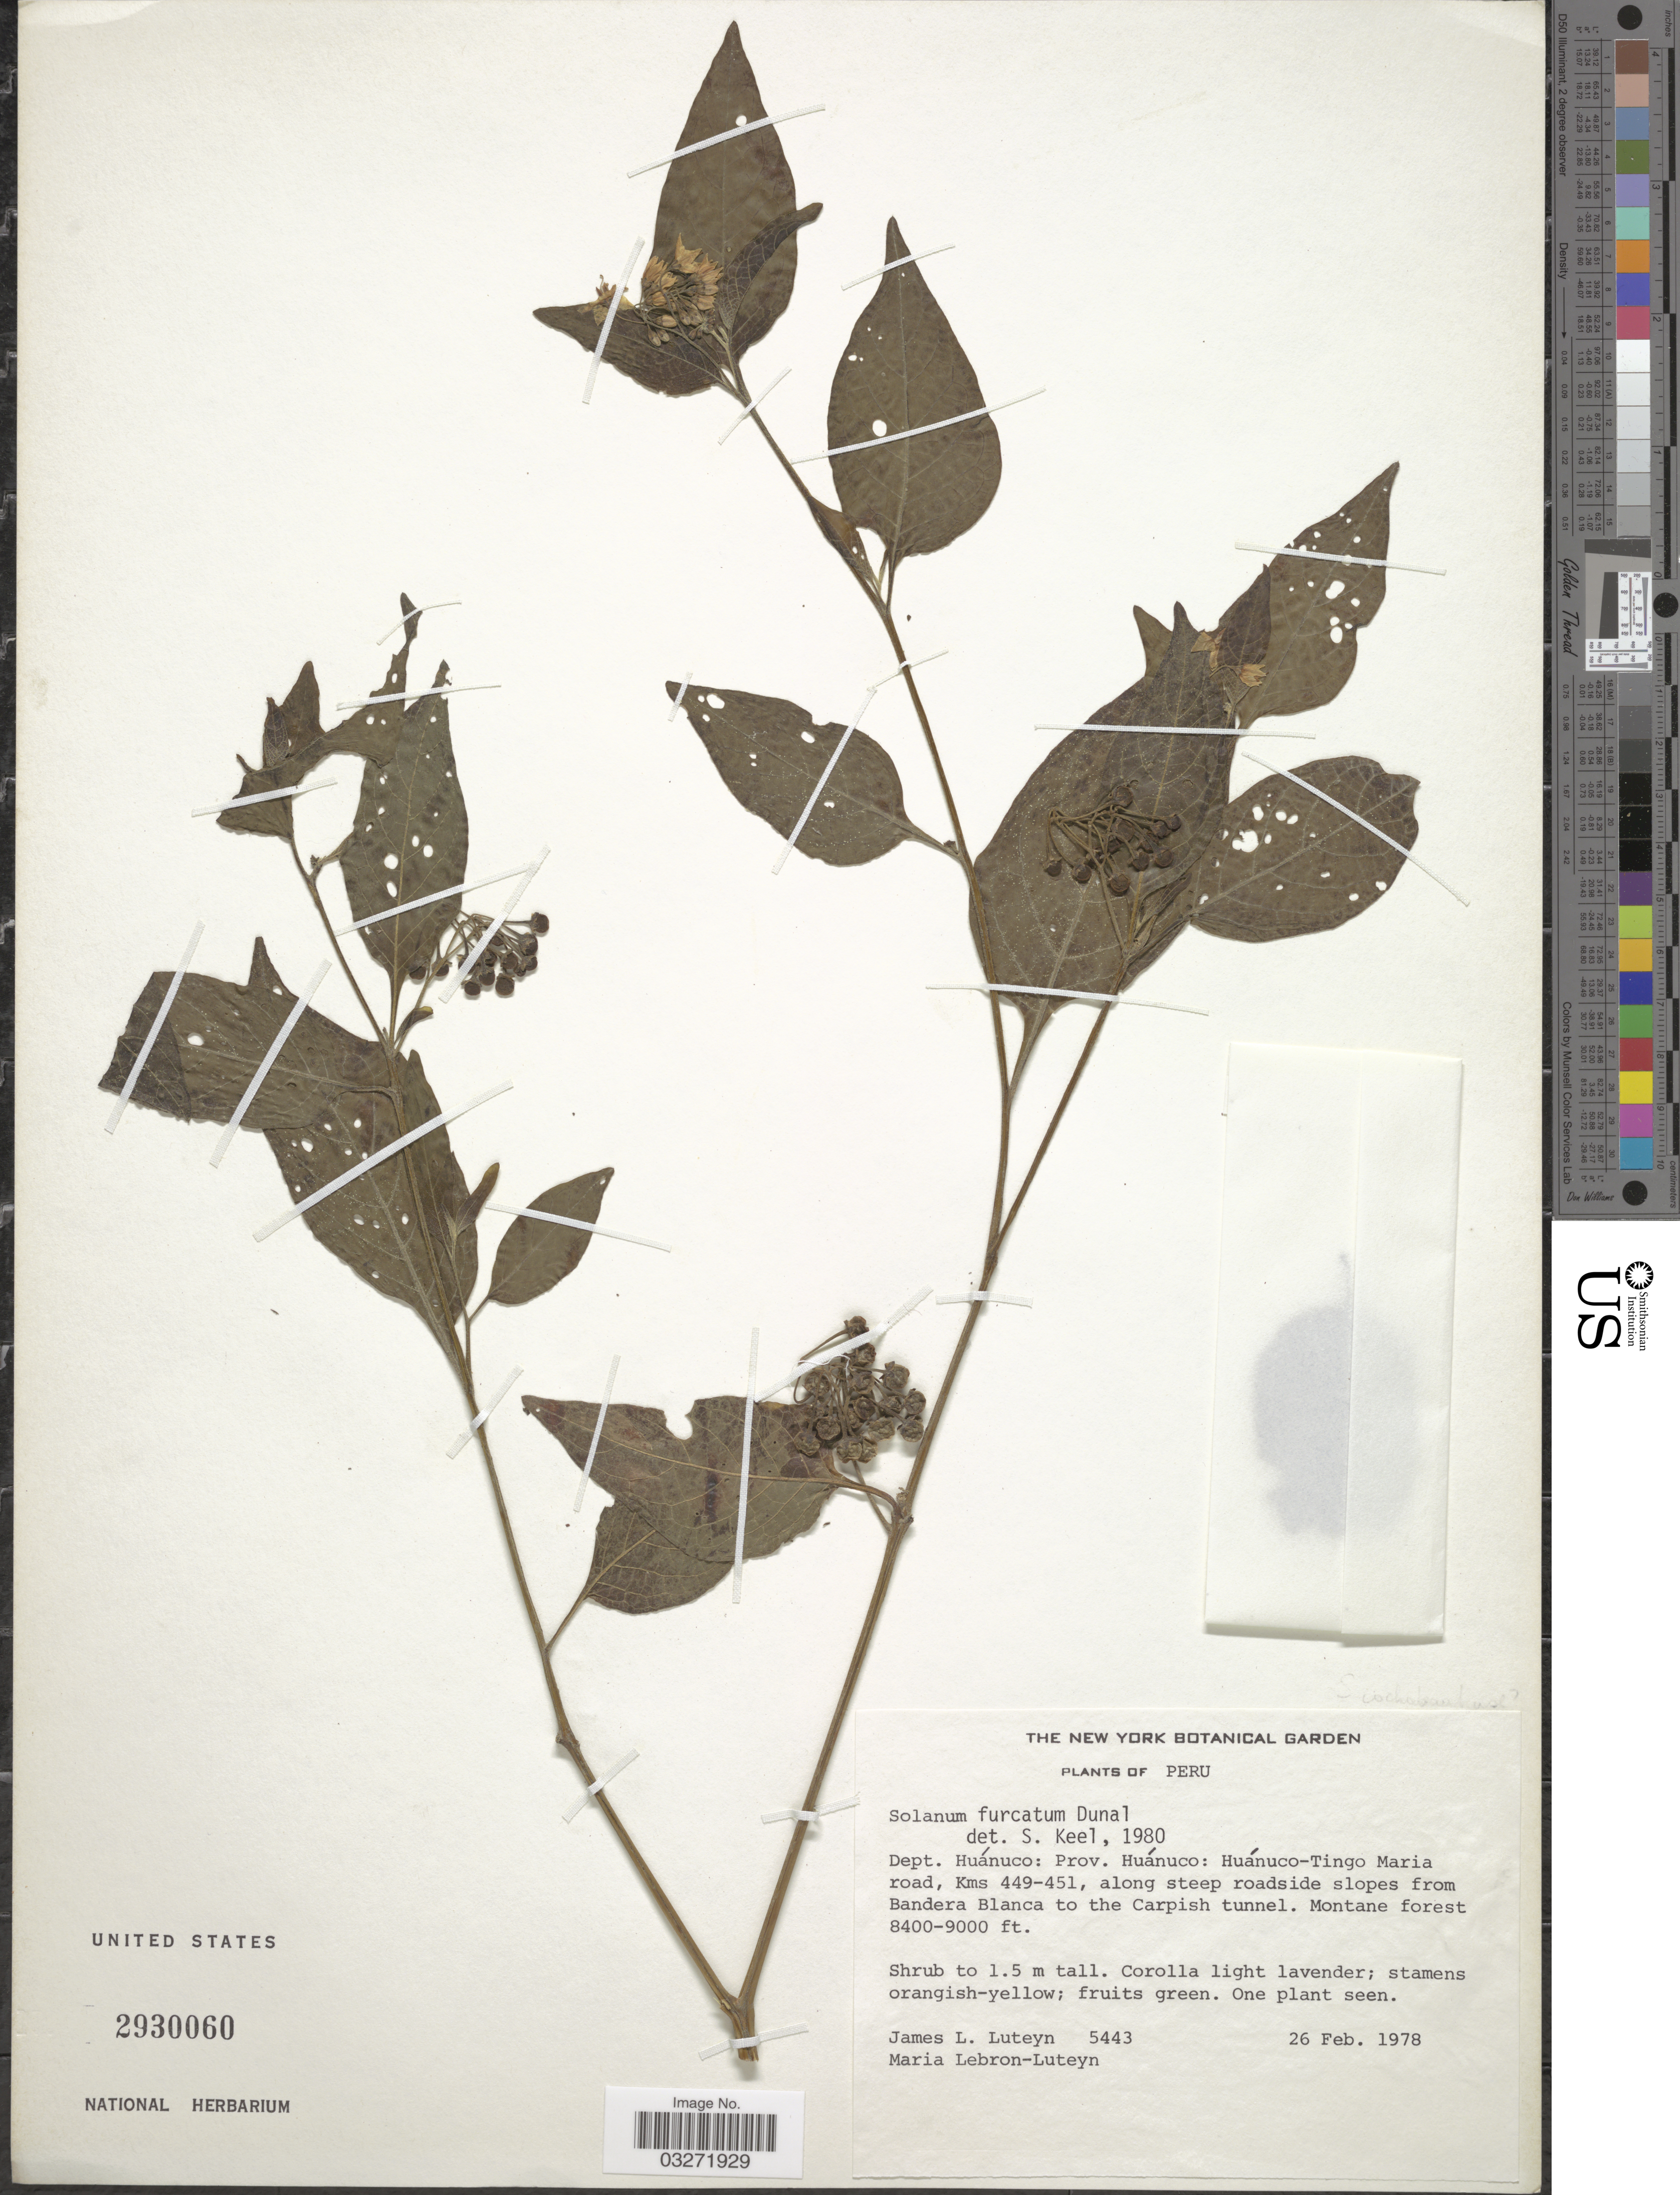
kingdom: Plantae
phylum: Tracheophyta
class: Magnoliopsida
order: Solanales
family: Solanaceae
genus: Solanum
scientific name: Solanum furcatum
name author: Dunal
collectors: J. L. Luteyn & M. L. Lebrón-Luteyn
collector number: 5443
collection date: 1978-02-26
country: Peru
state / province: Huánuco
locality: Dept. Huánuco: Prov. Huánuco: Huánuco-Tingo Maria road, Kms 449-451, along steep roadside slopes from Bandera Blanca to the Carpish tunnel.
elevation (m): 2560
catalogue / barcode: US 2930060